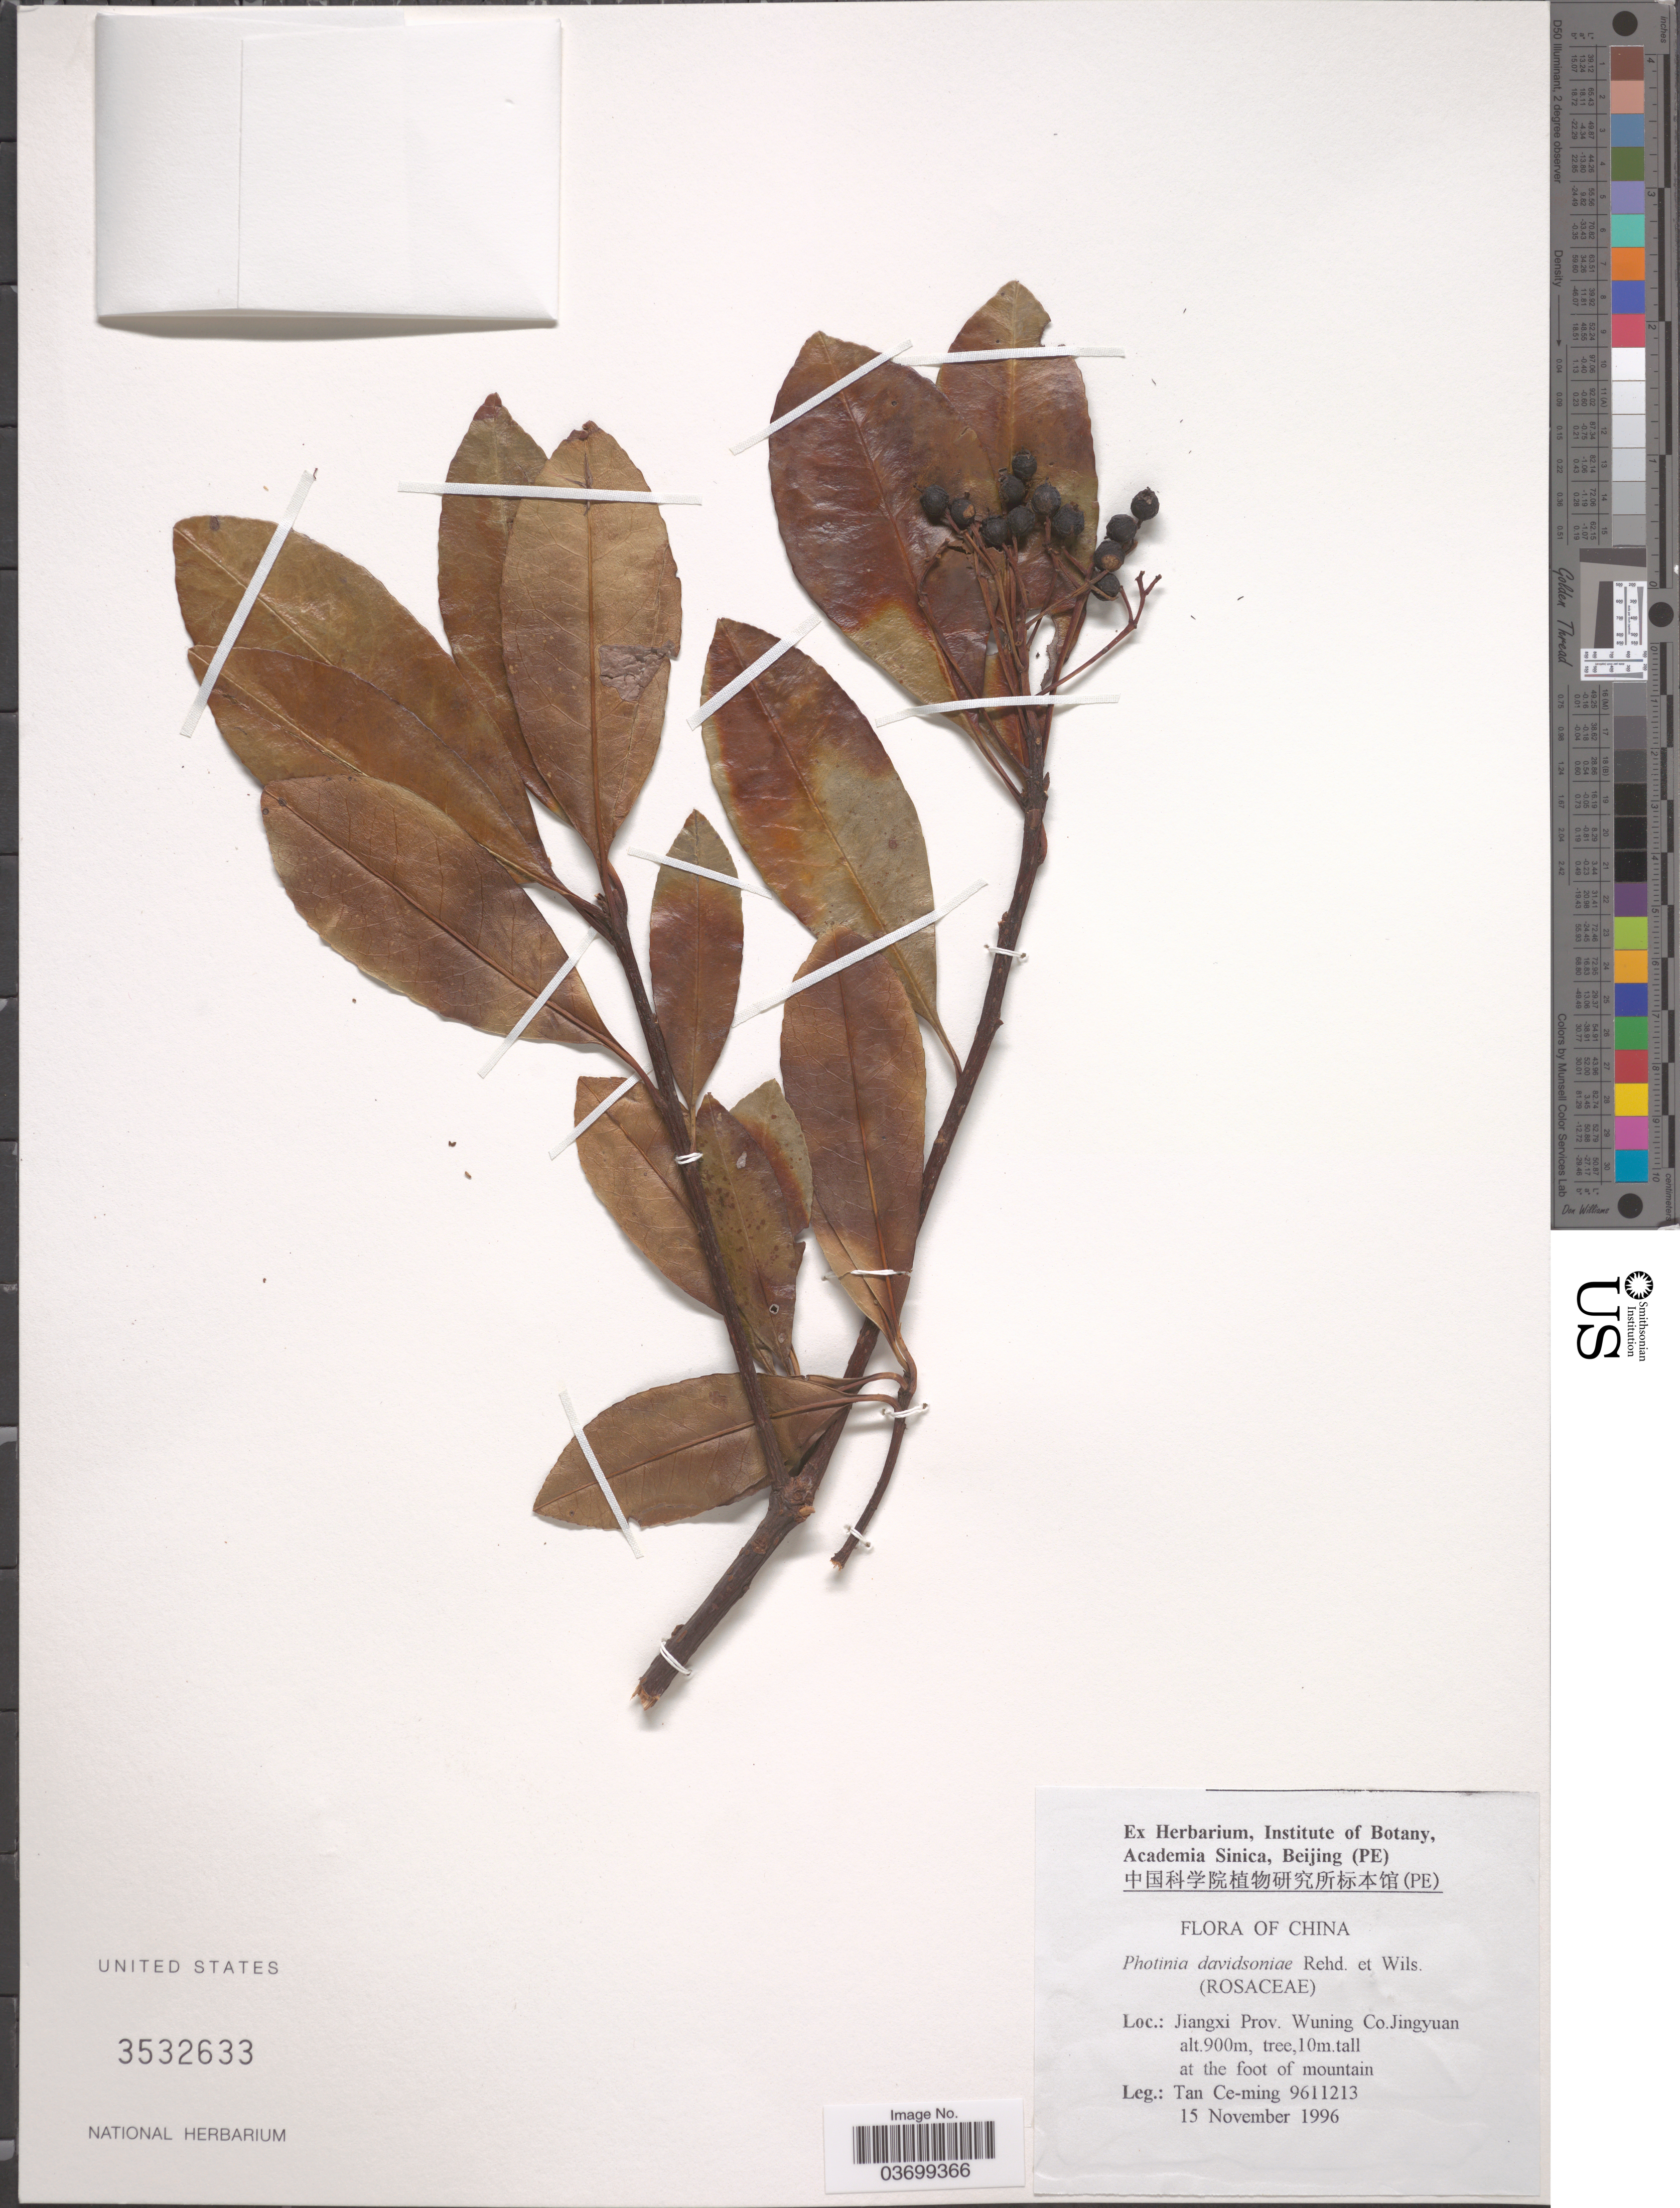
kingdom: Plantae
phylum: Tracheophyta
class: Magnoliopsida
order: Rosales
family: Rosaceae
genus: Photinia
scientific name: Photinia davidsoniae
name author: Rehder & E.H. Wilson in Sarg.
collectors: T. Ce-ming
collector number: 9611213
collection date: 1996-11-15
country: China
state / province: Jiangxi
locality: Wuning Co. Jingyuan. At the foot of mountain.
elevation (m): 900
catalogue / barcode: US 3532633